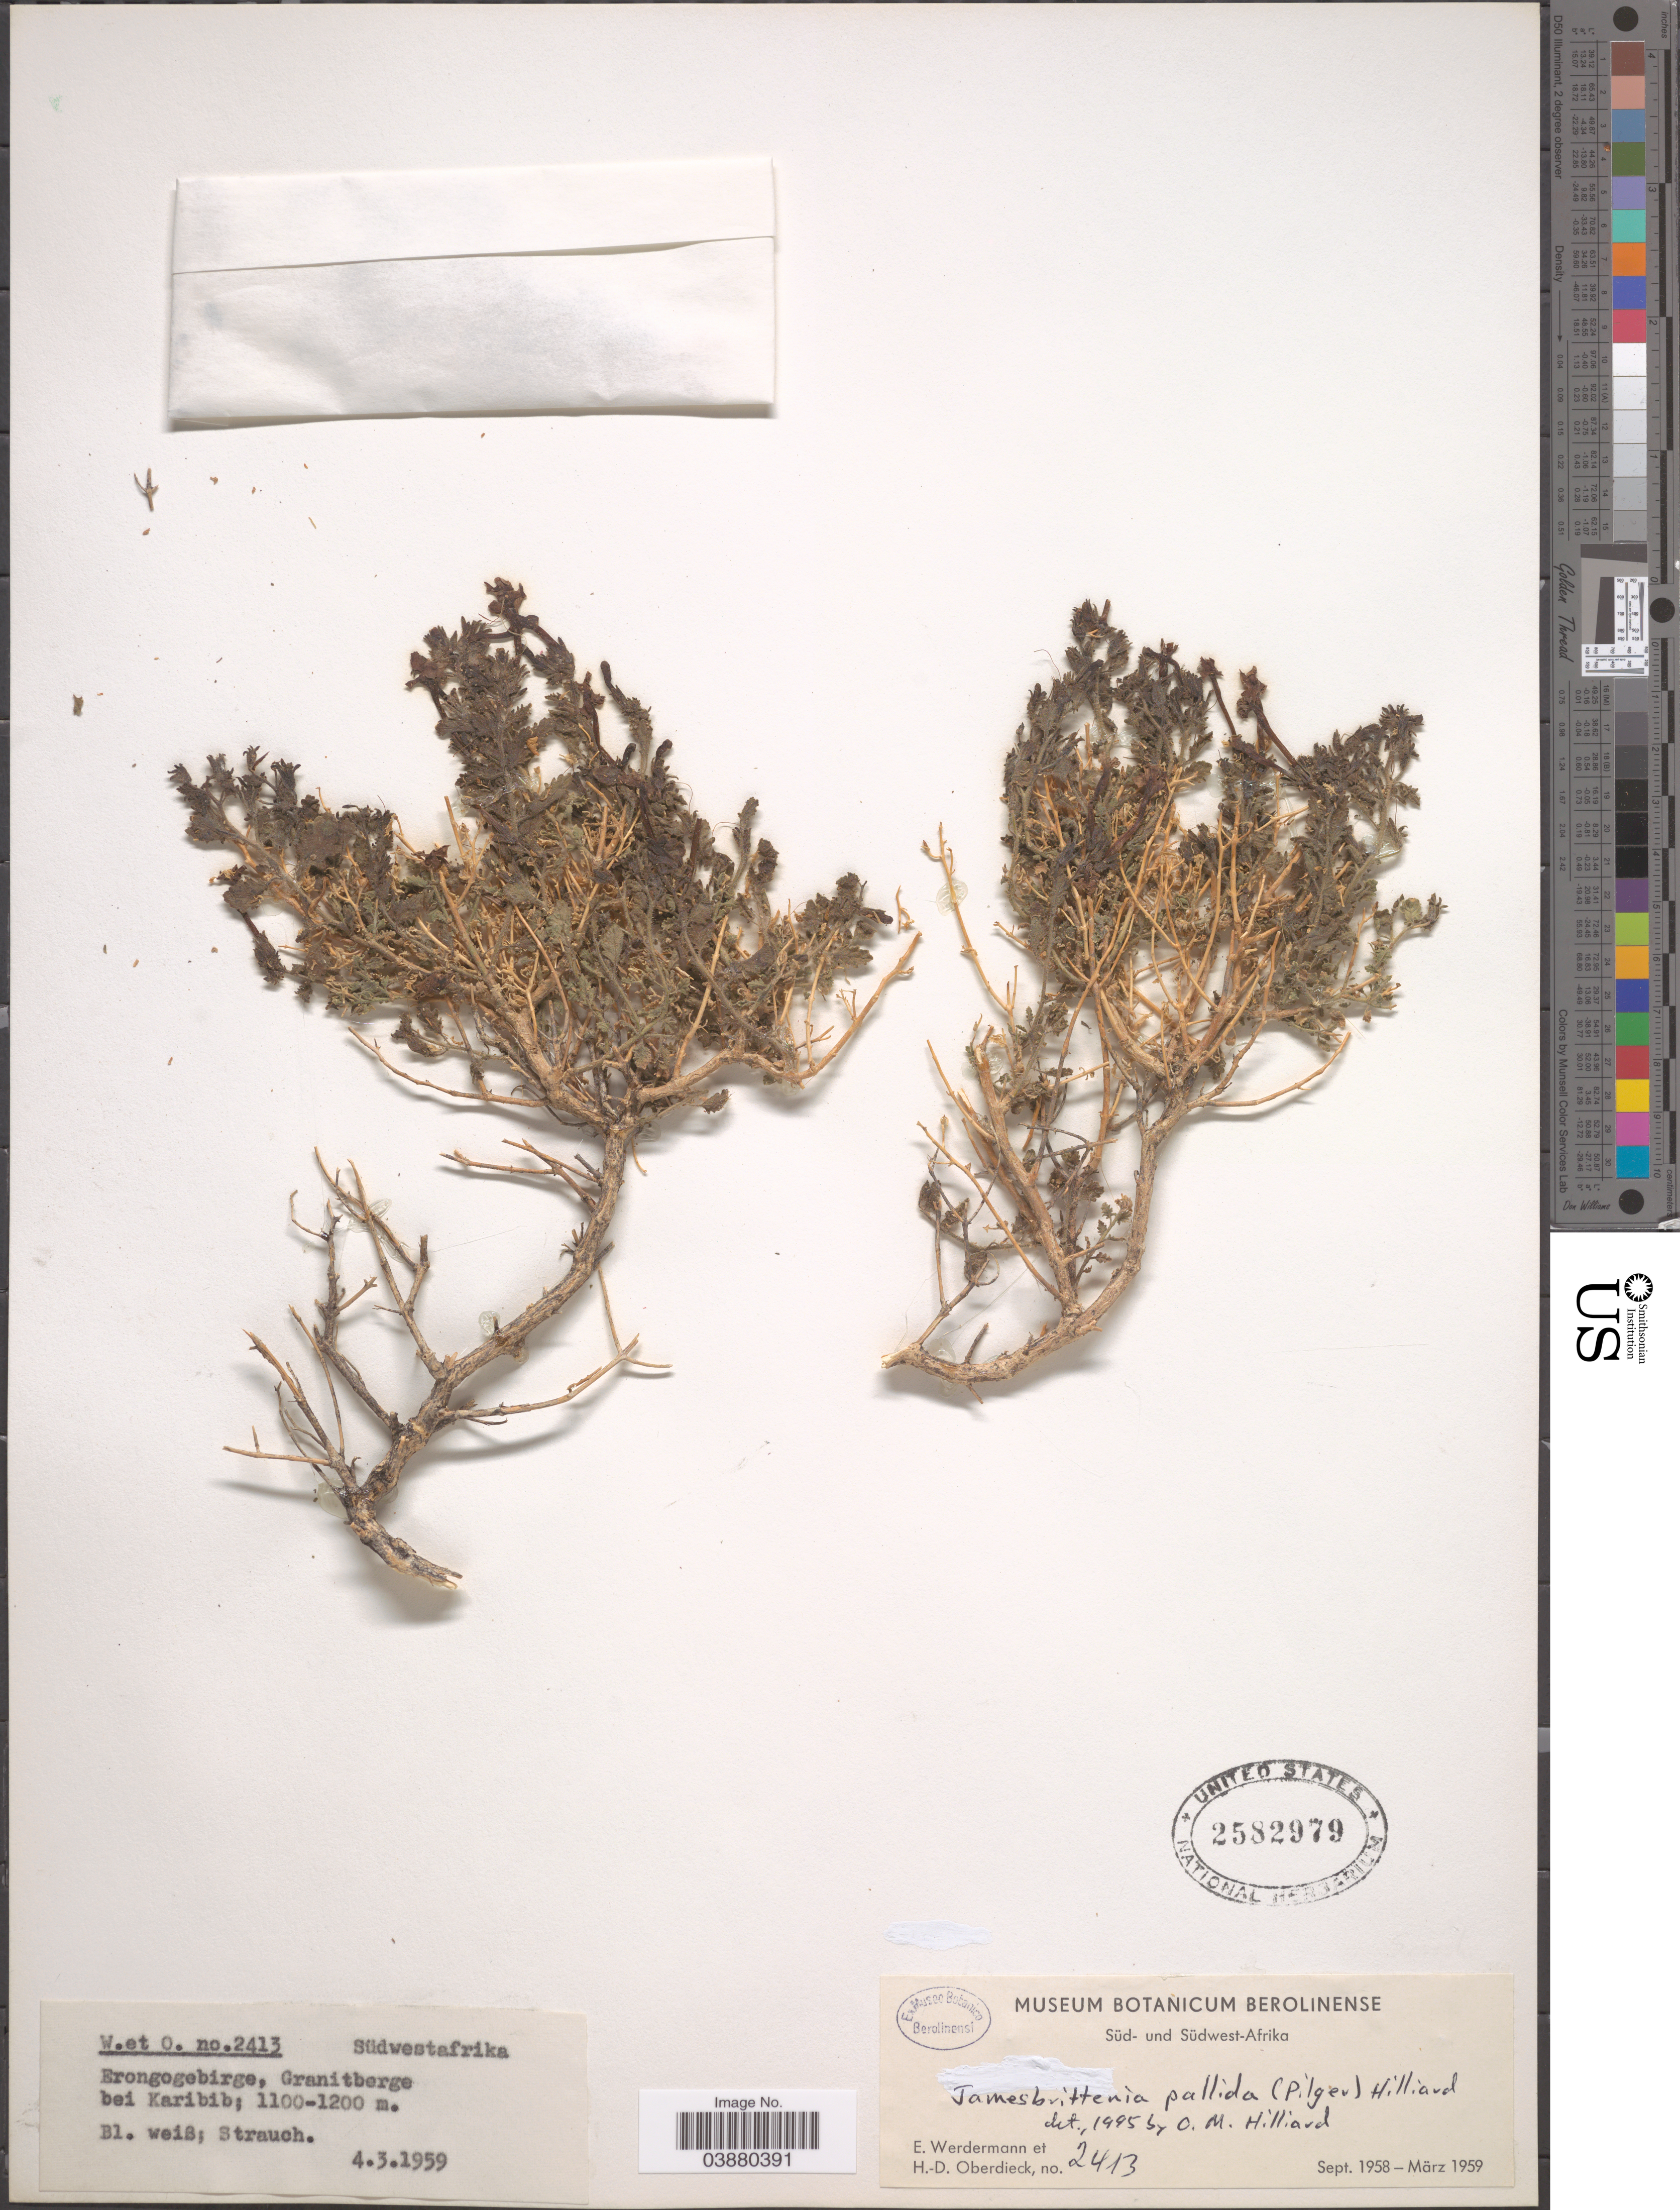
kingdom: Plantae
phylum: Tracheophyta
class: Magnoliopsida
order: Lamiales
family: Scrophulariaceae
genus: Jamesbrittenia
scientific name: Jamesbrittenia pallida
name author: (Pilg.) Hilliard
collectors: E. Werdermann & H. Oberdieck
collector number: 2413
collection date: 1959-03-04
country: Namibia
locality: Südwest-Afrika. Erongogebirge, Granitberge bei Karibib.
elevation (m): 1100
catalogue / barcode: US 2582979